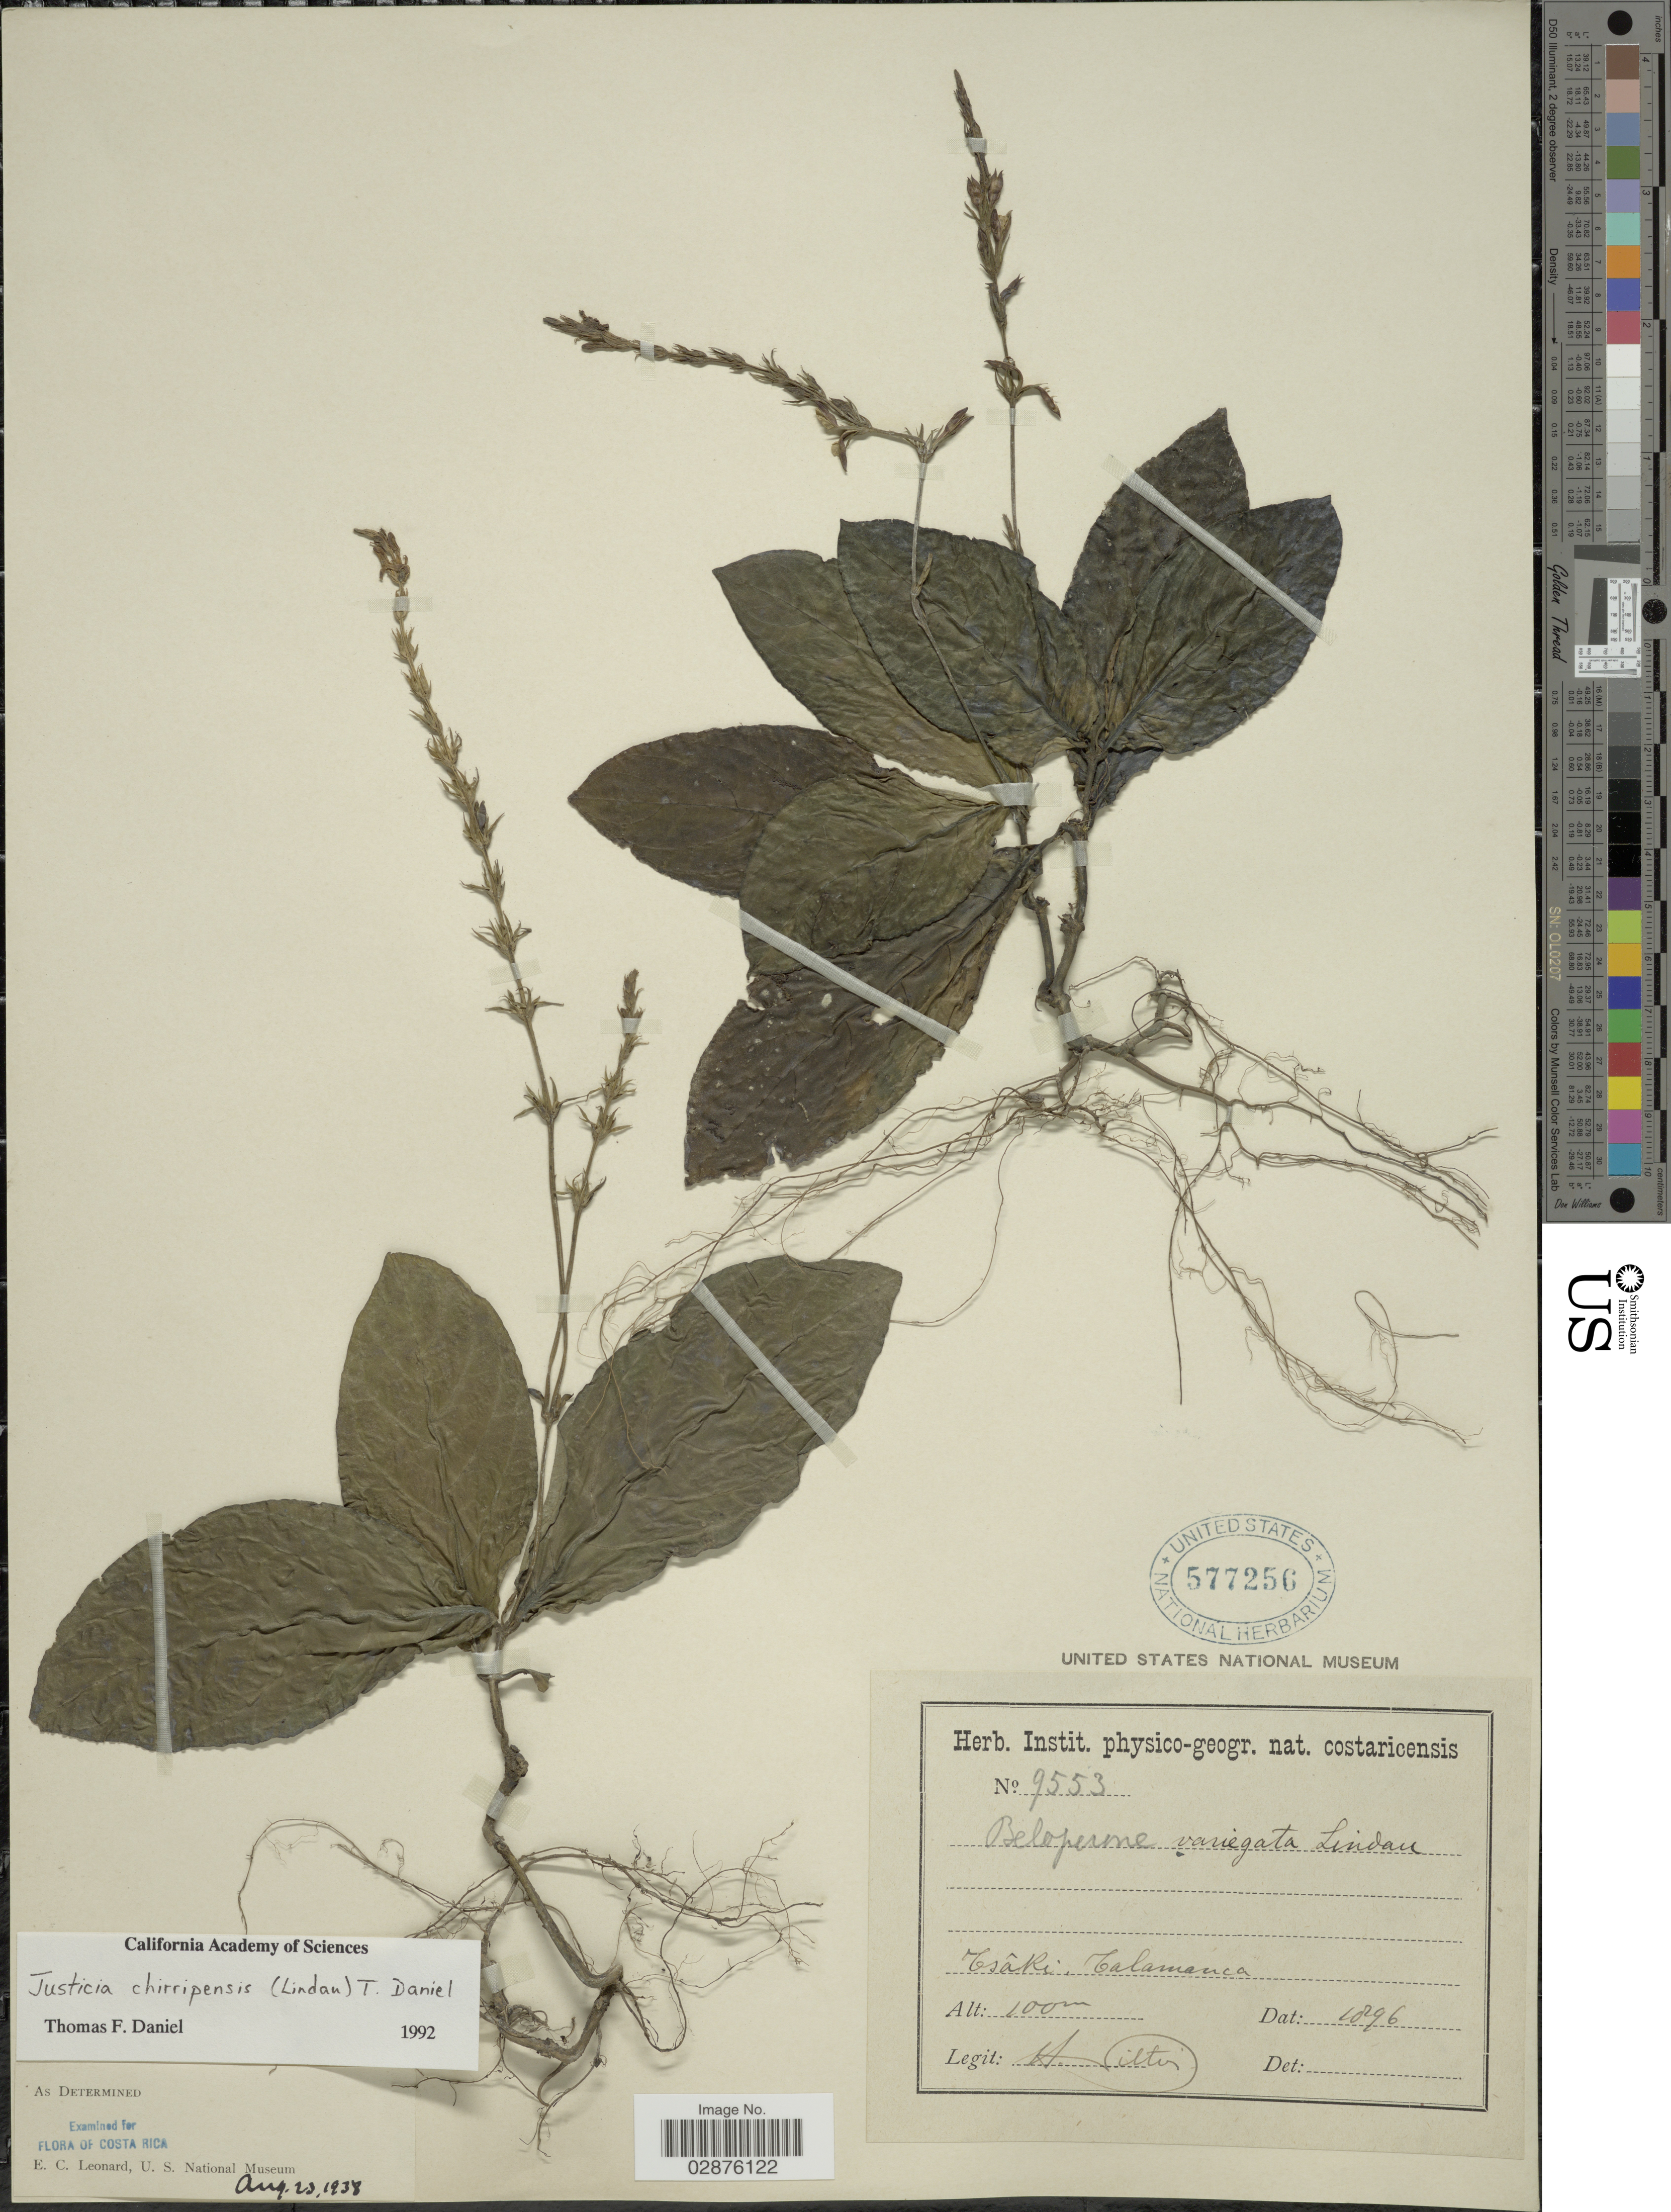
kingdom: Plantae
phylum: Tracheophyta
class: Magnoliopsida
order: Lamiales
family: Acanthaceae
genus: Justicia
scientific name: Justicia chamaeranthemoides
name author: (Kuntze) T.F. Daniel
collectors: H. F. Pittier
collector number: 9553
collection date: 1896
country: Costa Rica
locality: Tsâki, Calamanca.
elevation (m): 100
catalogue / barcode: US 577256